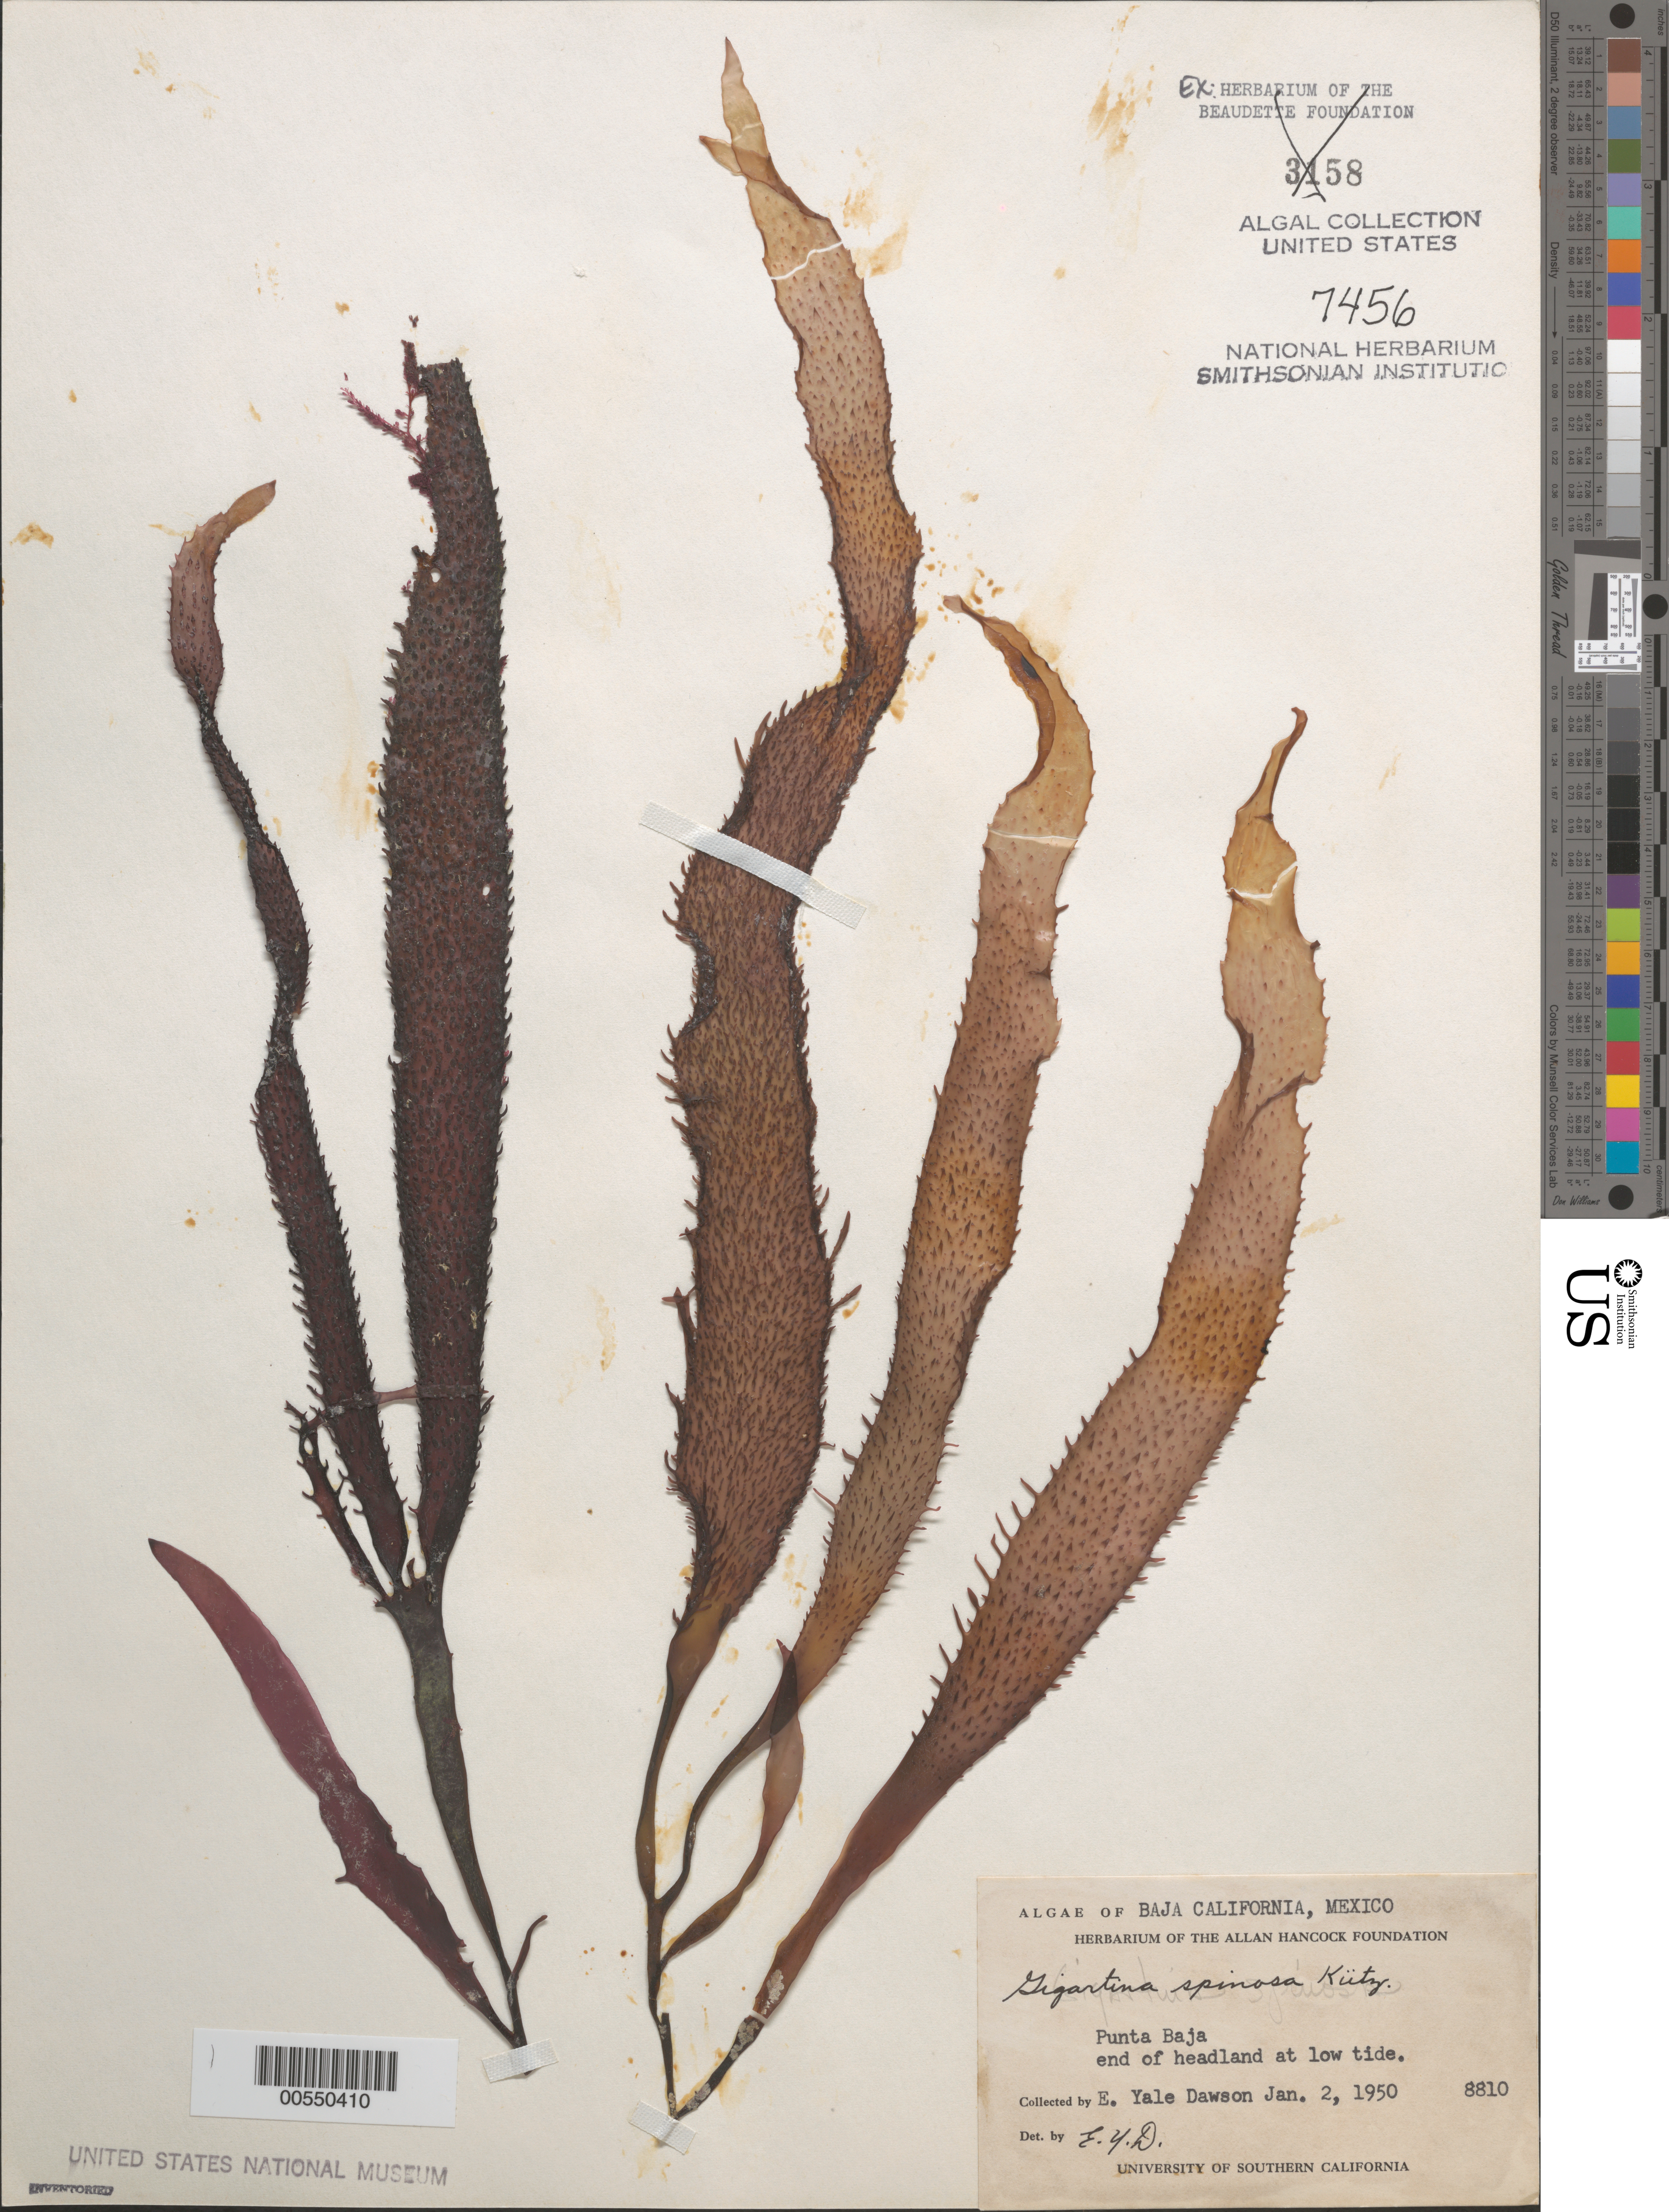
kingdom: Plantae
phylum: Rhodophyta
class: Florideophyceae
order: Gigartinales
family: Gigartinaceae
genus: Chondracanthus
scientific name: Chondracanthus spinosus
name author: (Kütz.) Guiry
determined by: Algae name updating Project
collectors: E. Y. Dawson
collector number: EYD 8810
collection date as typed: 02 Jan 1950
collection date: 1950-01-02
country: Mexico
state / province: Baja California Norte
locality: Punta Baja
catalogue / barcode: US 7456